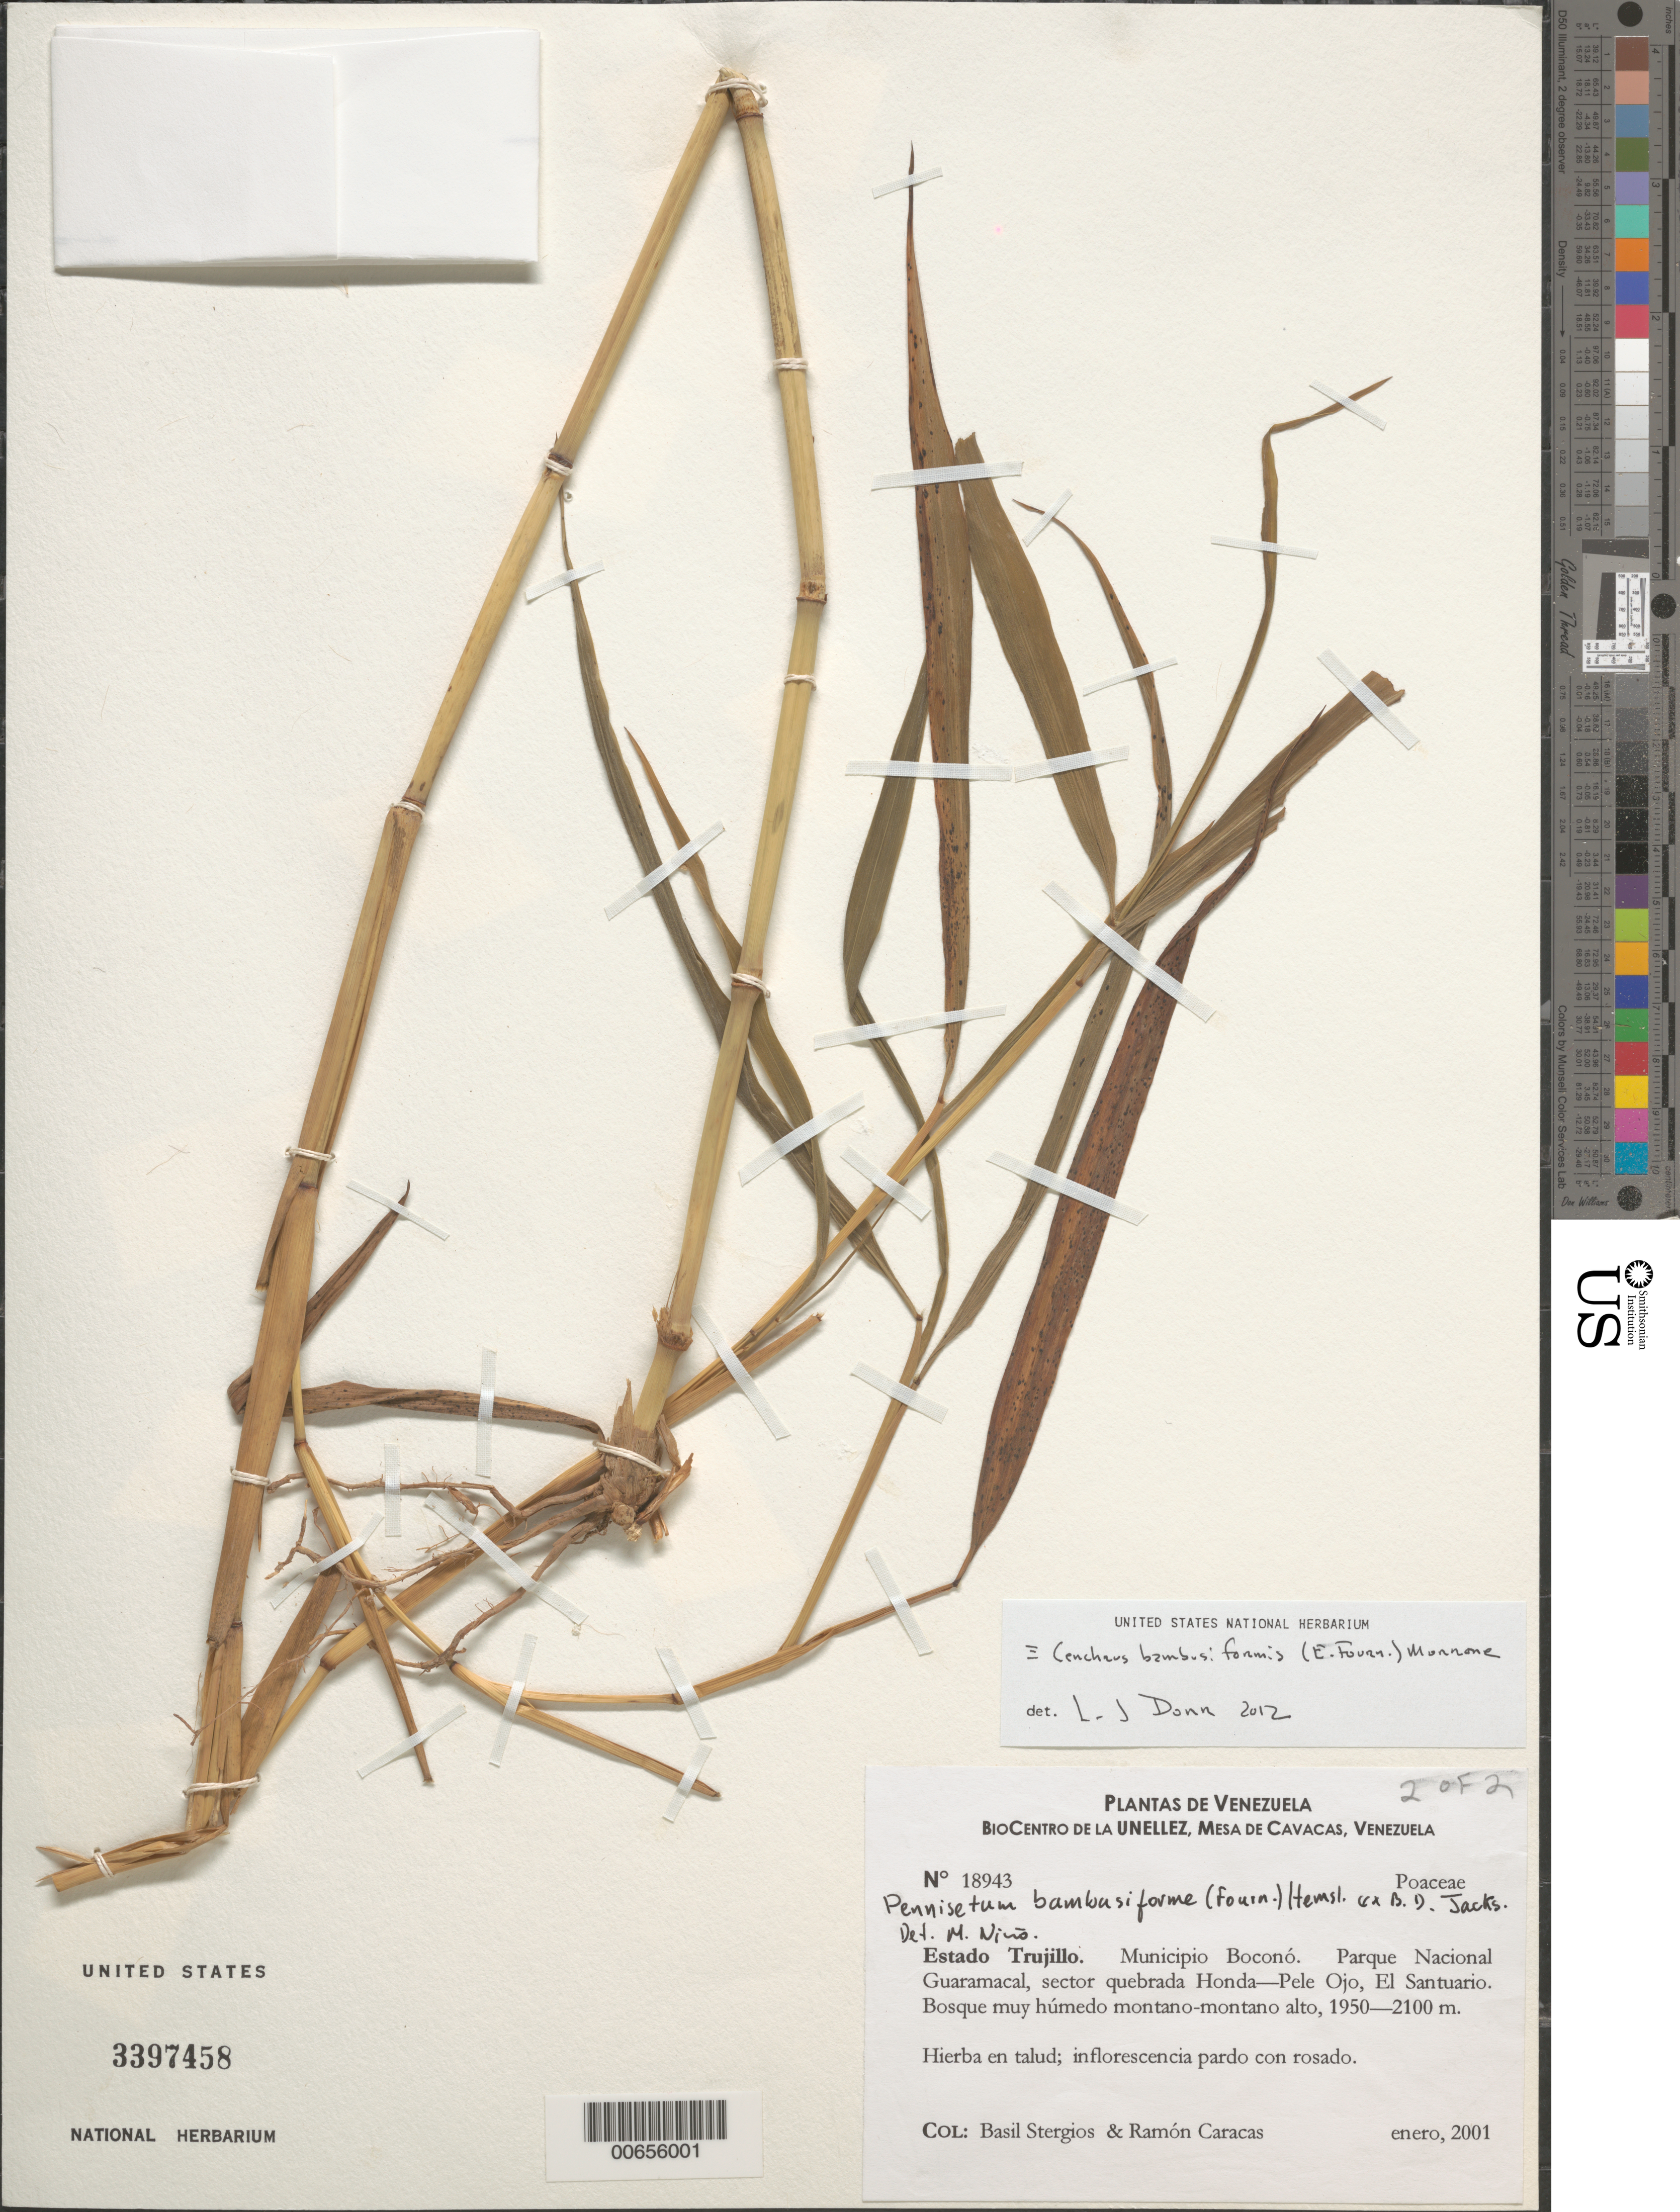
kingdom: Plantae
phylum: Tracheophyta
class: Liliopsida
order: Poales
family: Poaceae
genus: Cenchrus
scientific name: Cenchrus bambusiformis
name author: (E. Fourn.) Morrone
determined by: Dorr, L. J., (BOT), Smithsonian Institution - National Museum of Natural History (UNITED STATES)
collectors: B. G. Stergios & R. Caracas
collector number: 18943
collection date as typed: Jan 2001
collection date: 2001-01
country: Venezuela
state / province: Trujillo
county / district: Boconó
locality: Parque Nacional Guaramacal, sector quebrada Honda-Pele Ojo, El Santuario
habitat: Bosque muy húmedo montano-montano alto.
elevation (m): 1950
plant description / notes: K, MO, PORT, US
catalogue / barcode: US 3397458